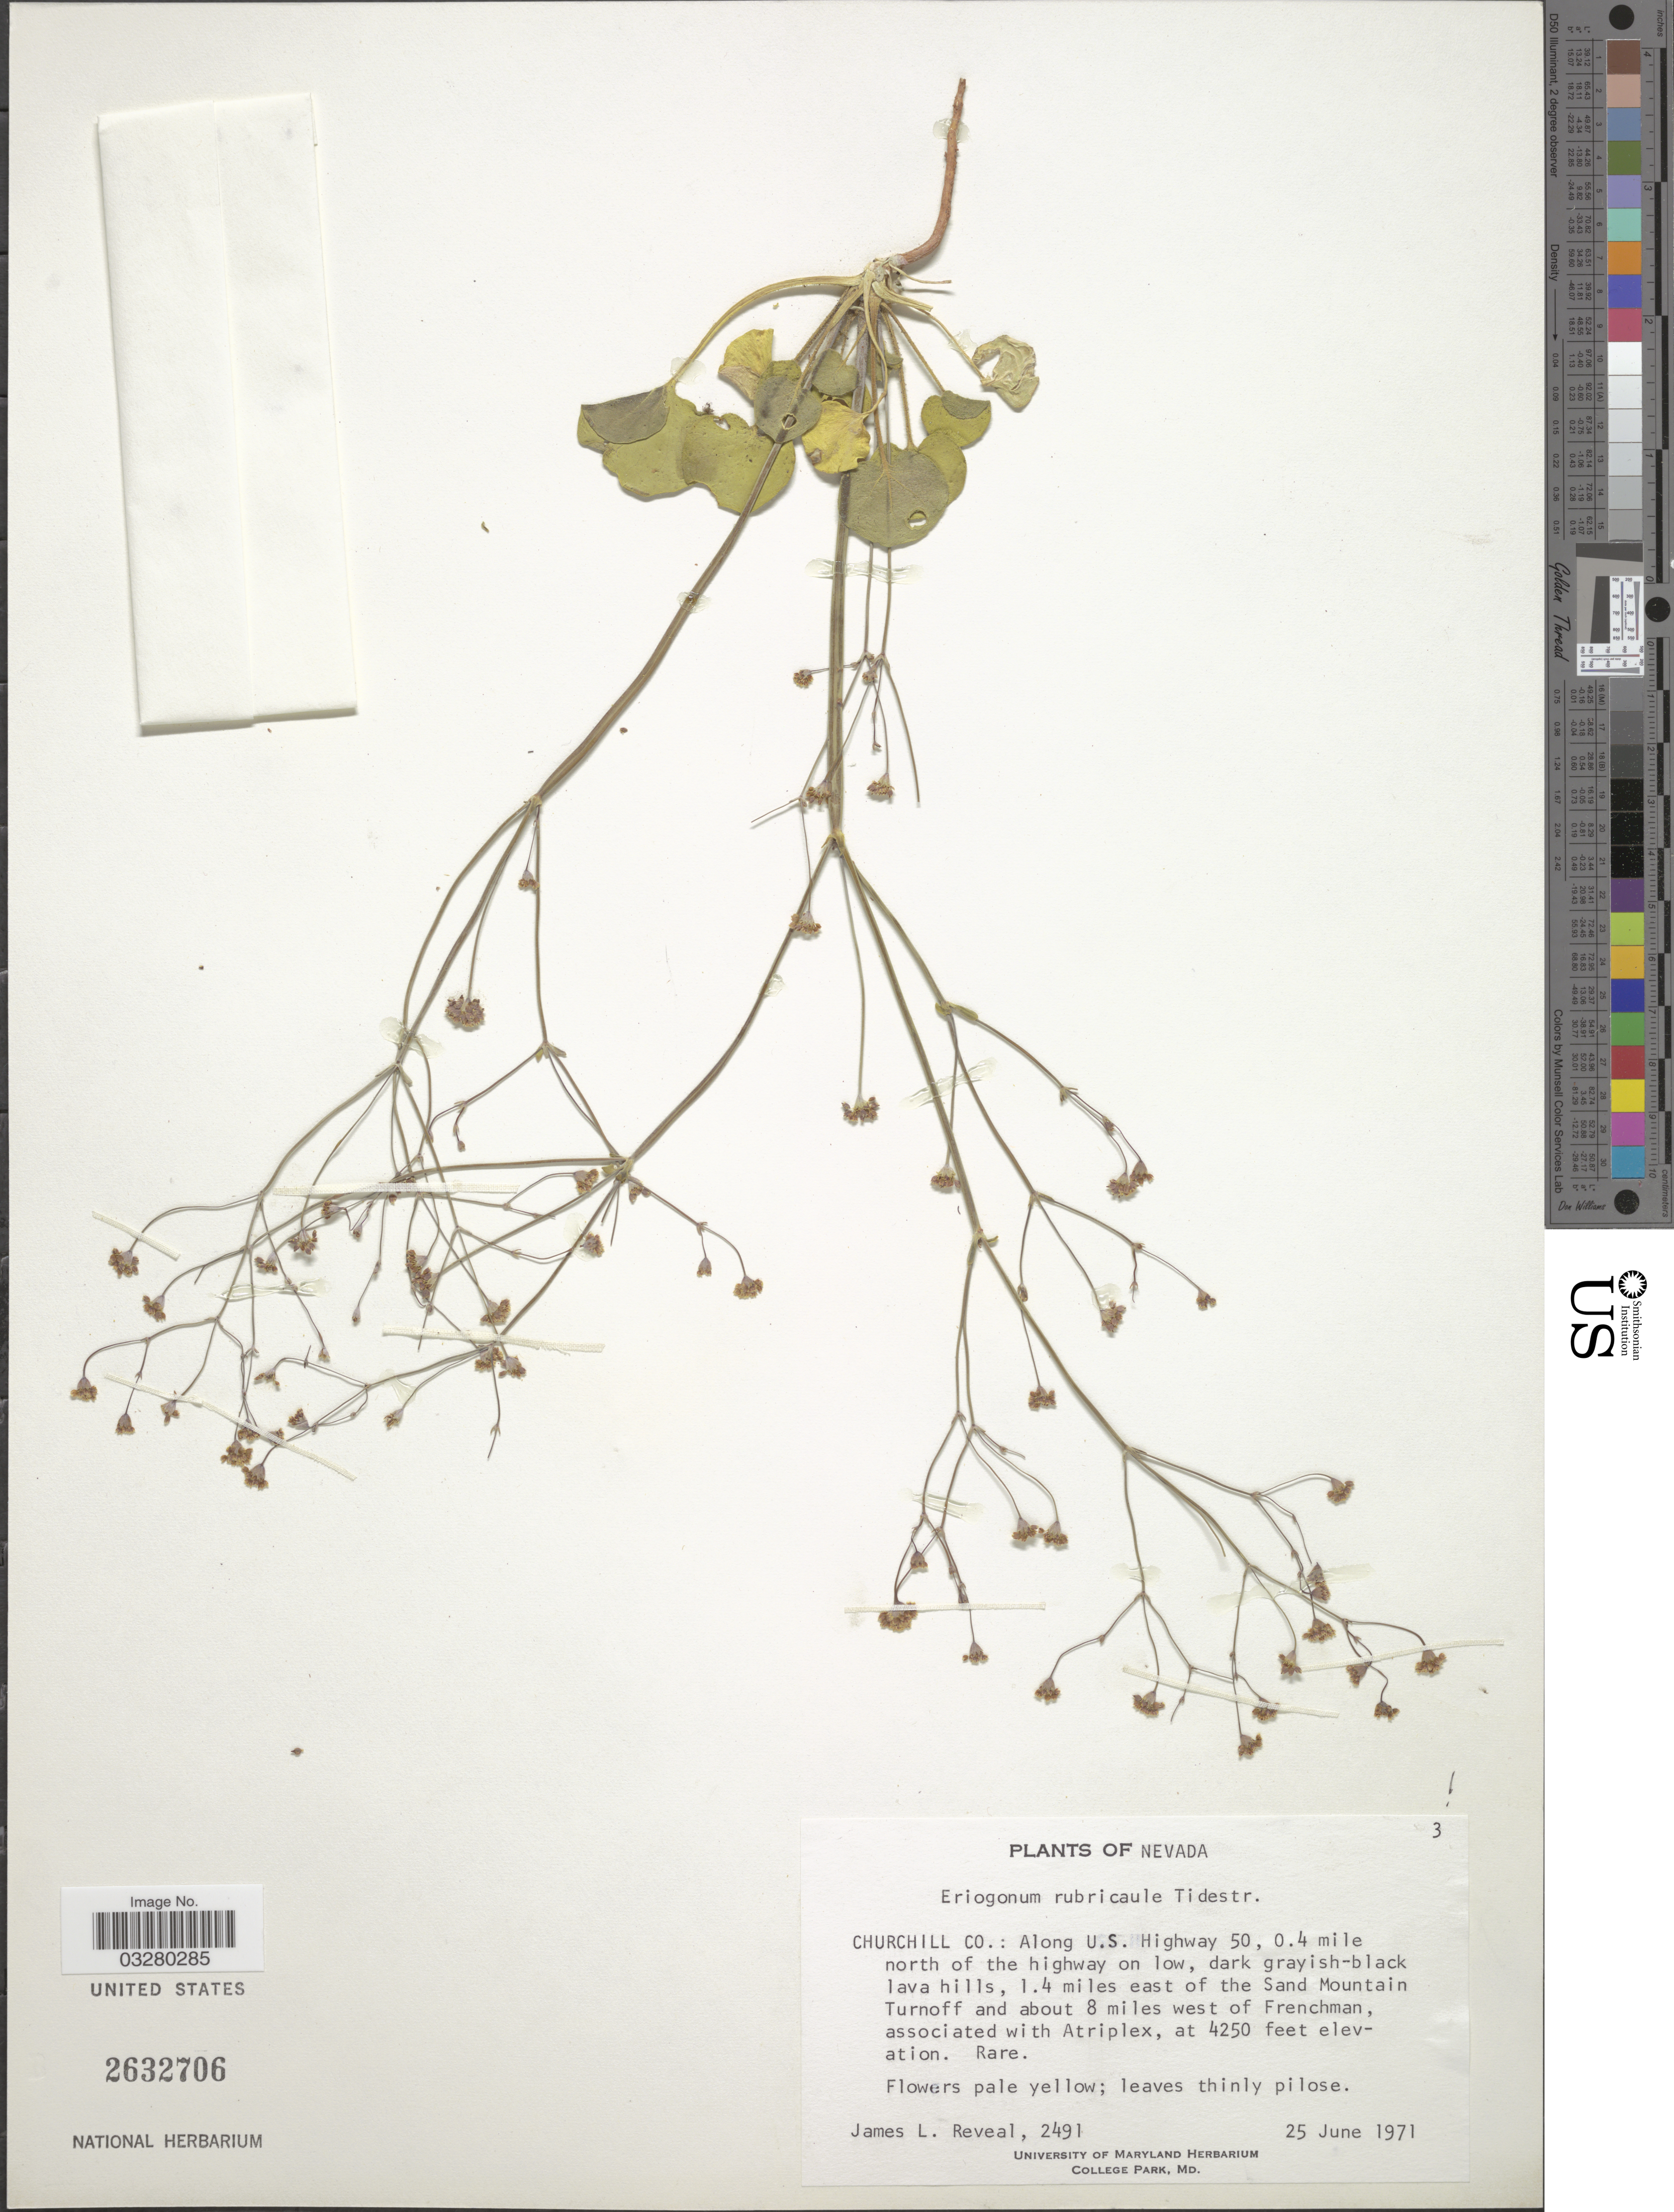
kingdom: Plantae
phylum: Tracheophyta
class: Magnoliopsida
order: Caryophyllales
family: Polygonaceae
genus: Eriogonum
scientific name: Eriogonum rubricaule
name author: Tidestr.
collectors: J. L. Reveal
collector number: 2491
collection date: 1971-06-25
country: United States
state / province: Nevada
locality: Churchill Co.: Along U.S. Highway 50, 0.4 mile north of the highway, 1.4 miles east of the Sand Mountain Turnoff and about 8 miles west of Frenchman.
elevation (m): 1295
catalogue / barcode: US 2632706